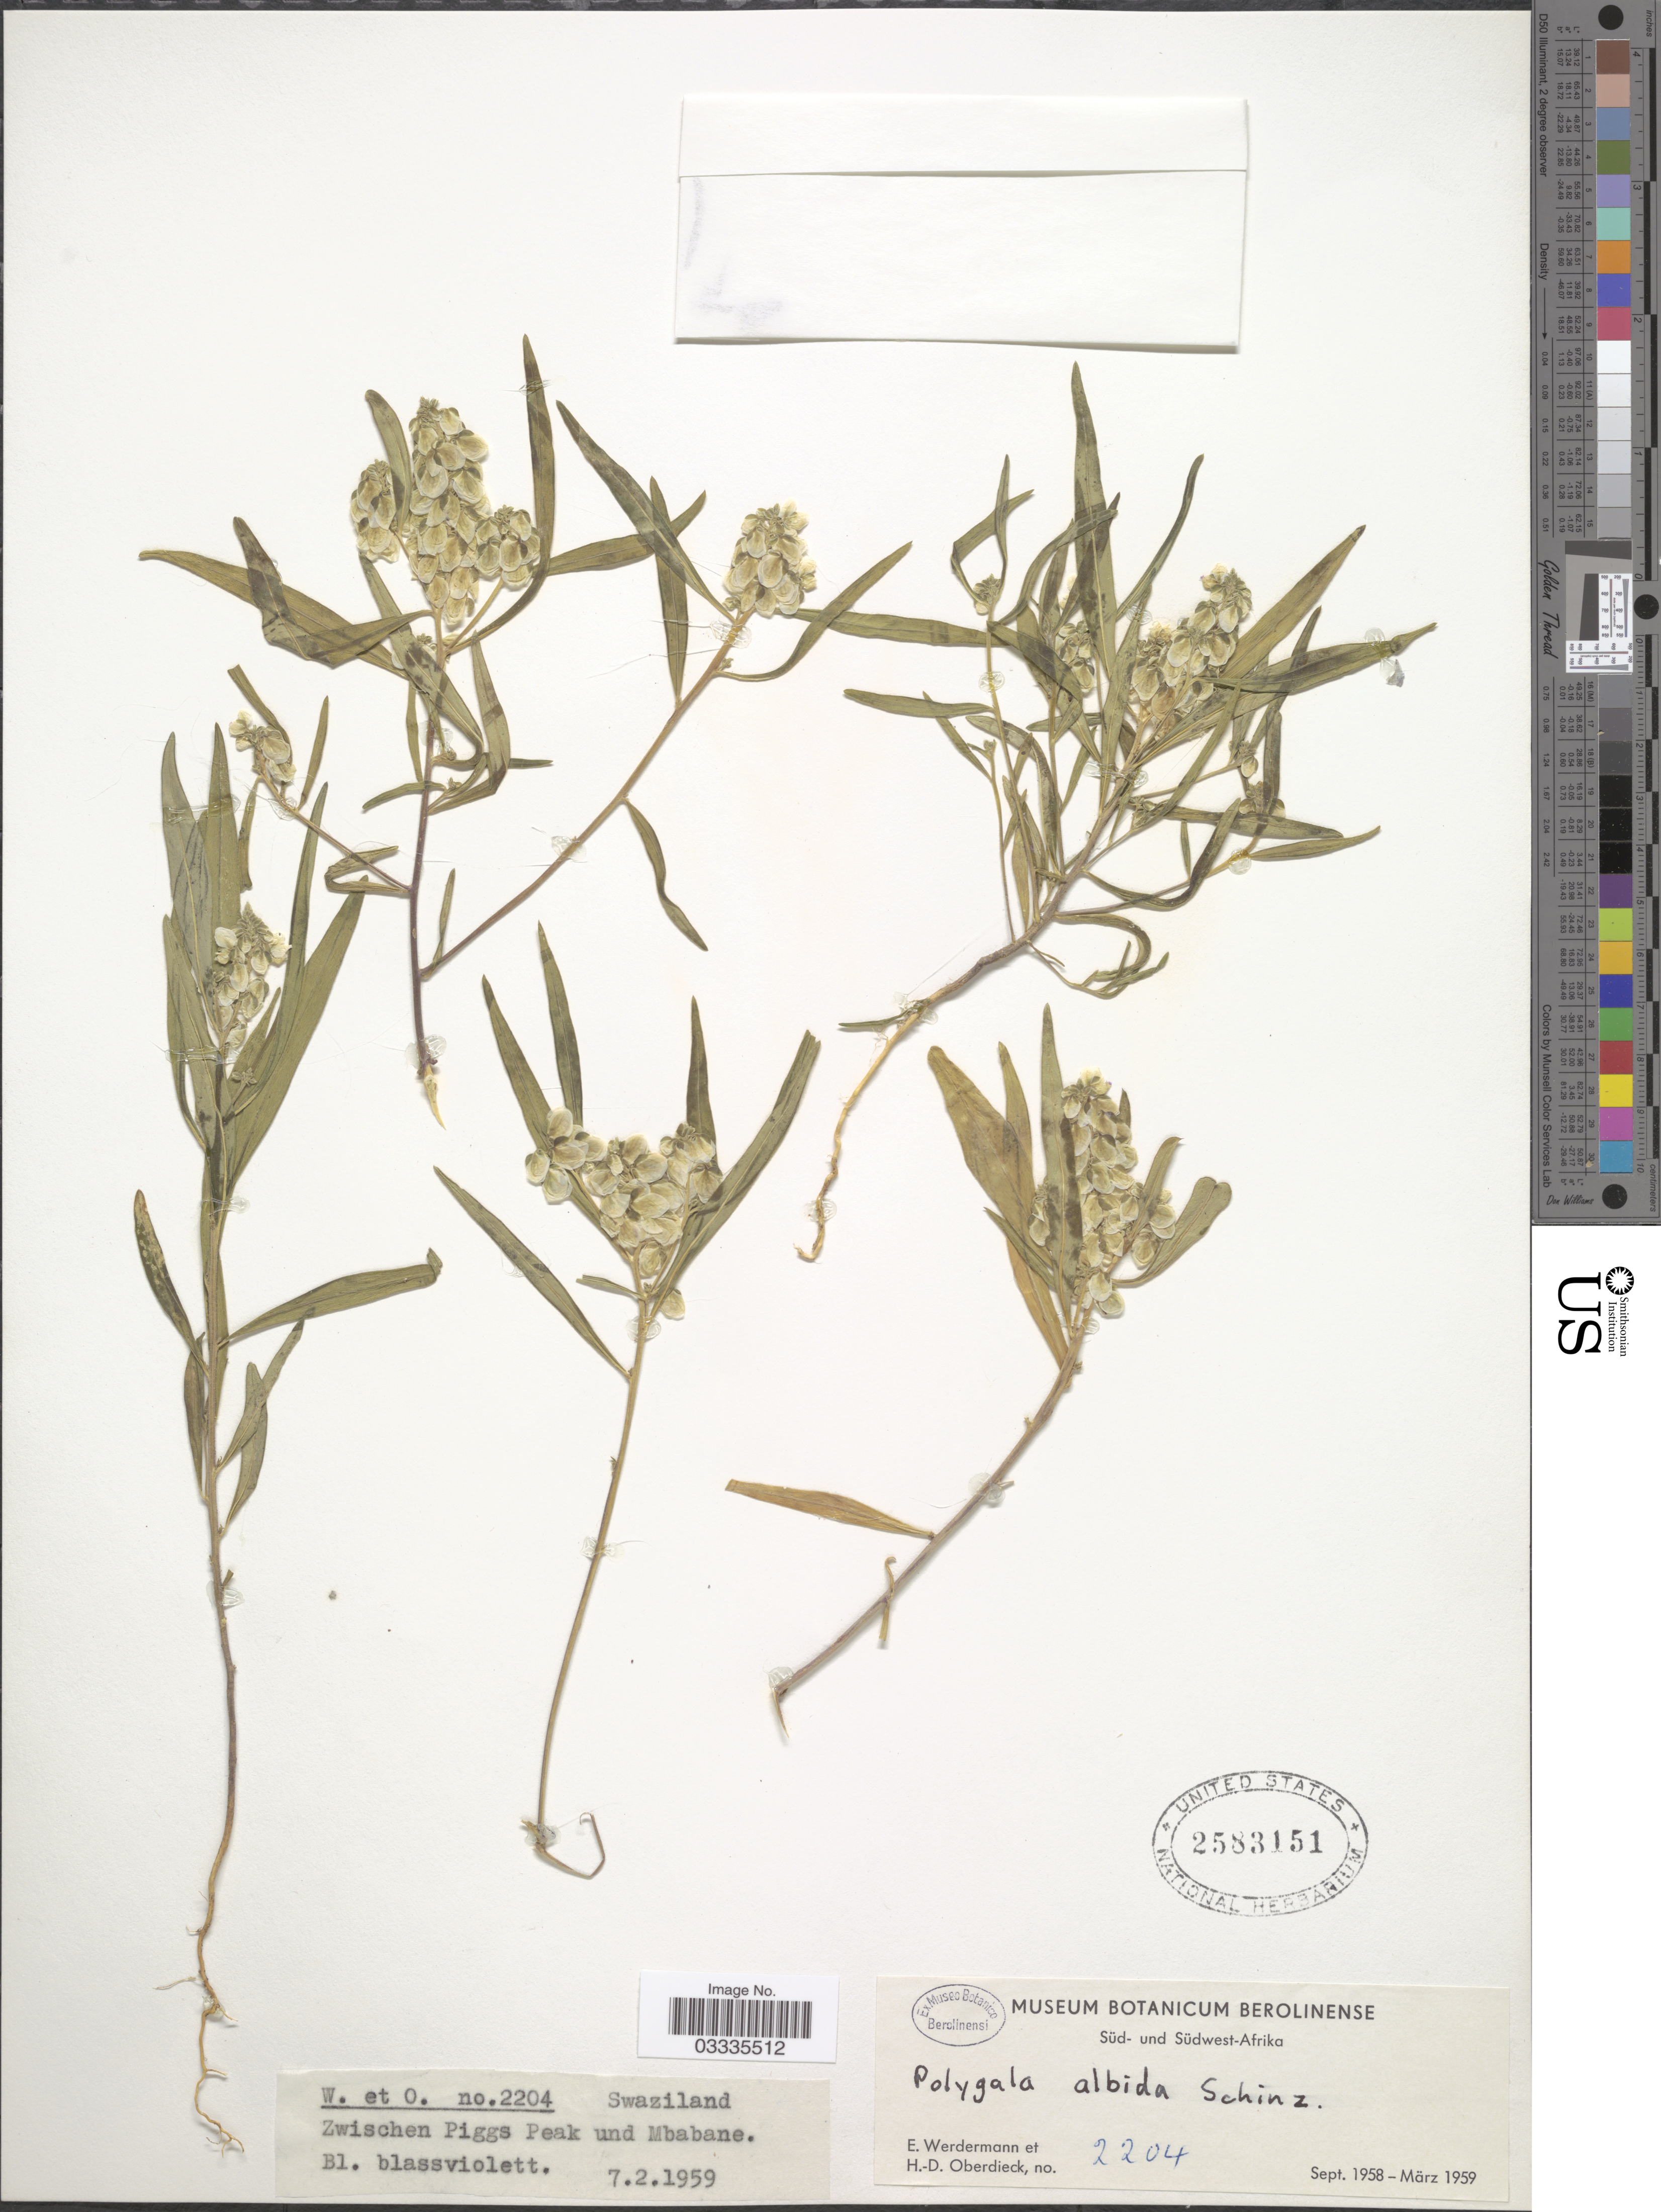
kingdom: Plantae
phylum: Tracheophyta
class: Magnoliopsida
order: Fabales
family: Polygalaceae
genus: Polygala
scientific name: Polygala albida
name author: Schinz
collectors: E. Werdermann & H. Oberdieck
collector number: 2204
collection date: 1958-09/1959-09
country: Eswatini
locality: Süd- und Südwest-Afrika. Zwischen Piggs Peak und Mbabane.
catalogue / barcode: US 2583151